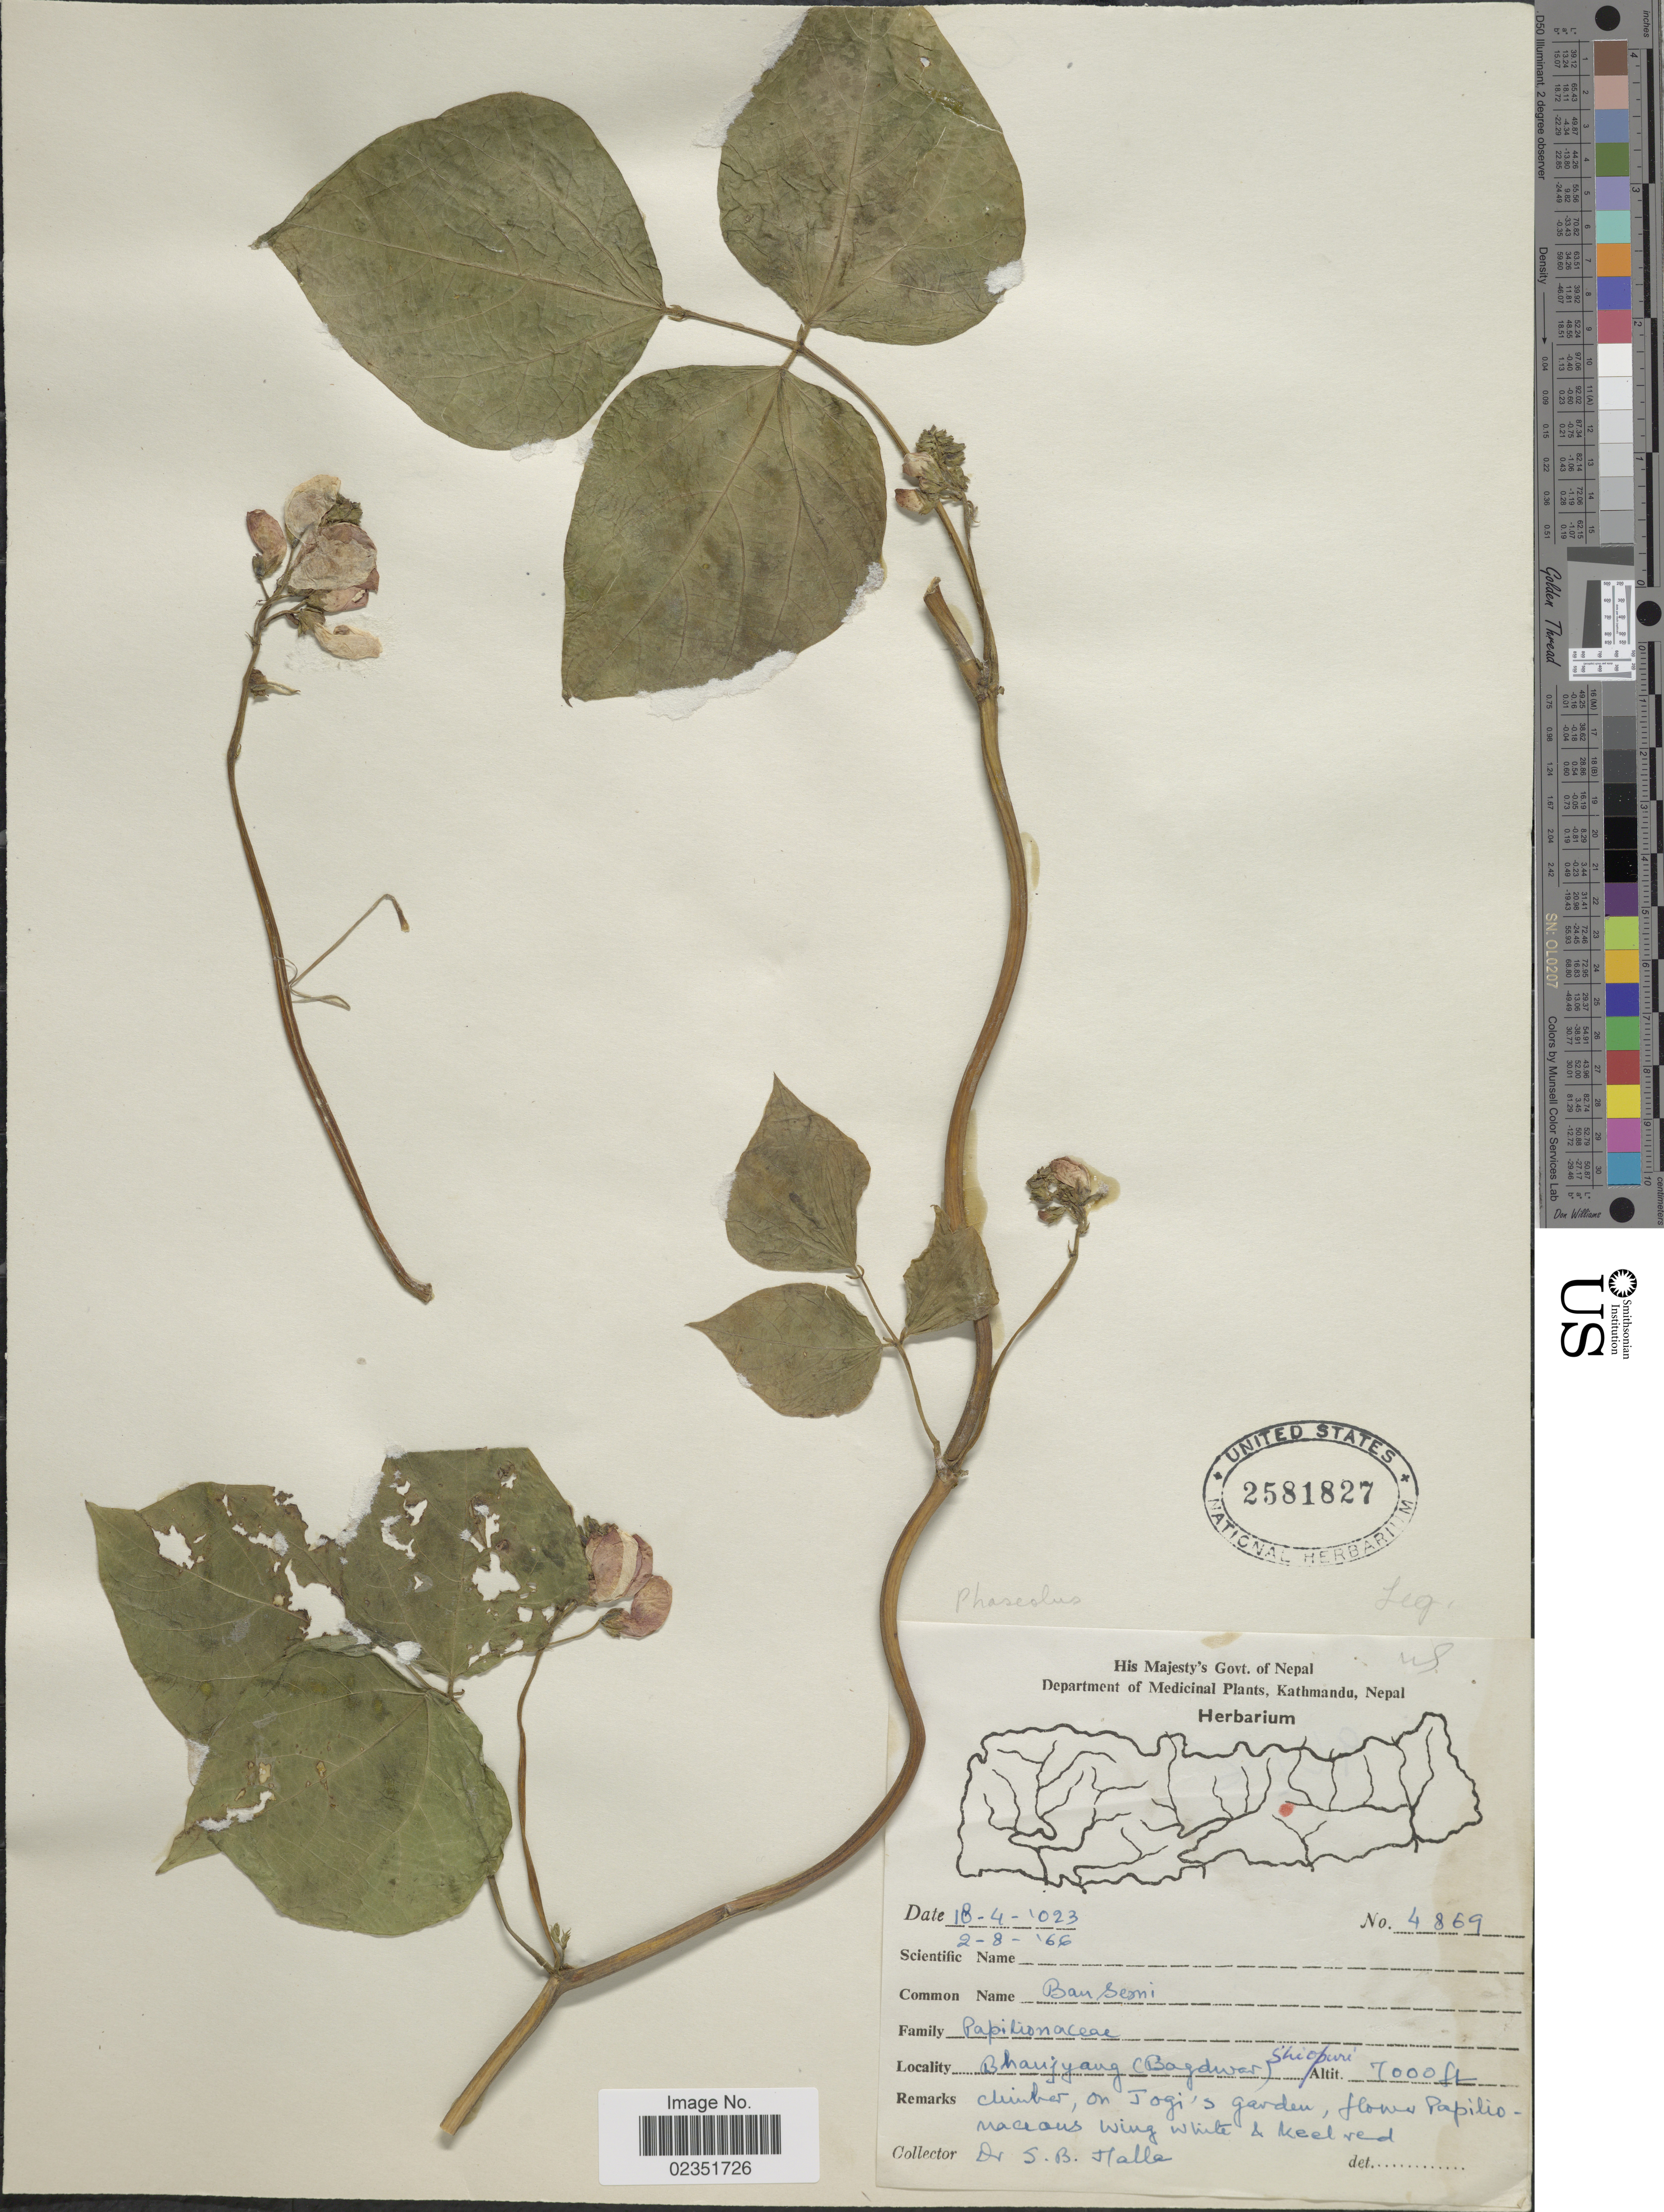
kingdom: Plantae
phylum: Tracheophyta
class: Magnoliopsida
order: Fabales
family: Fabaceae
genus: Phaseolus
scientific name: Phaseolus sp.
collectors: S. Malla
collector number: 4869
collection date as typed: Transcribed d/m/y: 2/8/66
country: Nepal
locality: Bhanjyang (Bagdwar) Shiopuri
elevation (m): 2134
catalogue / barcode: US 2581827